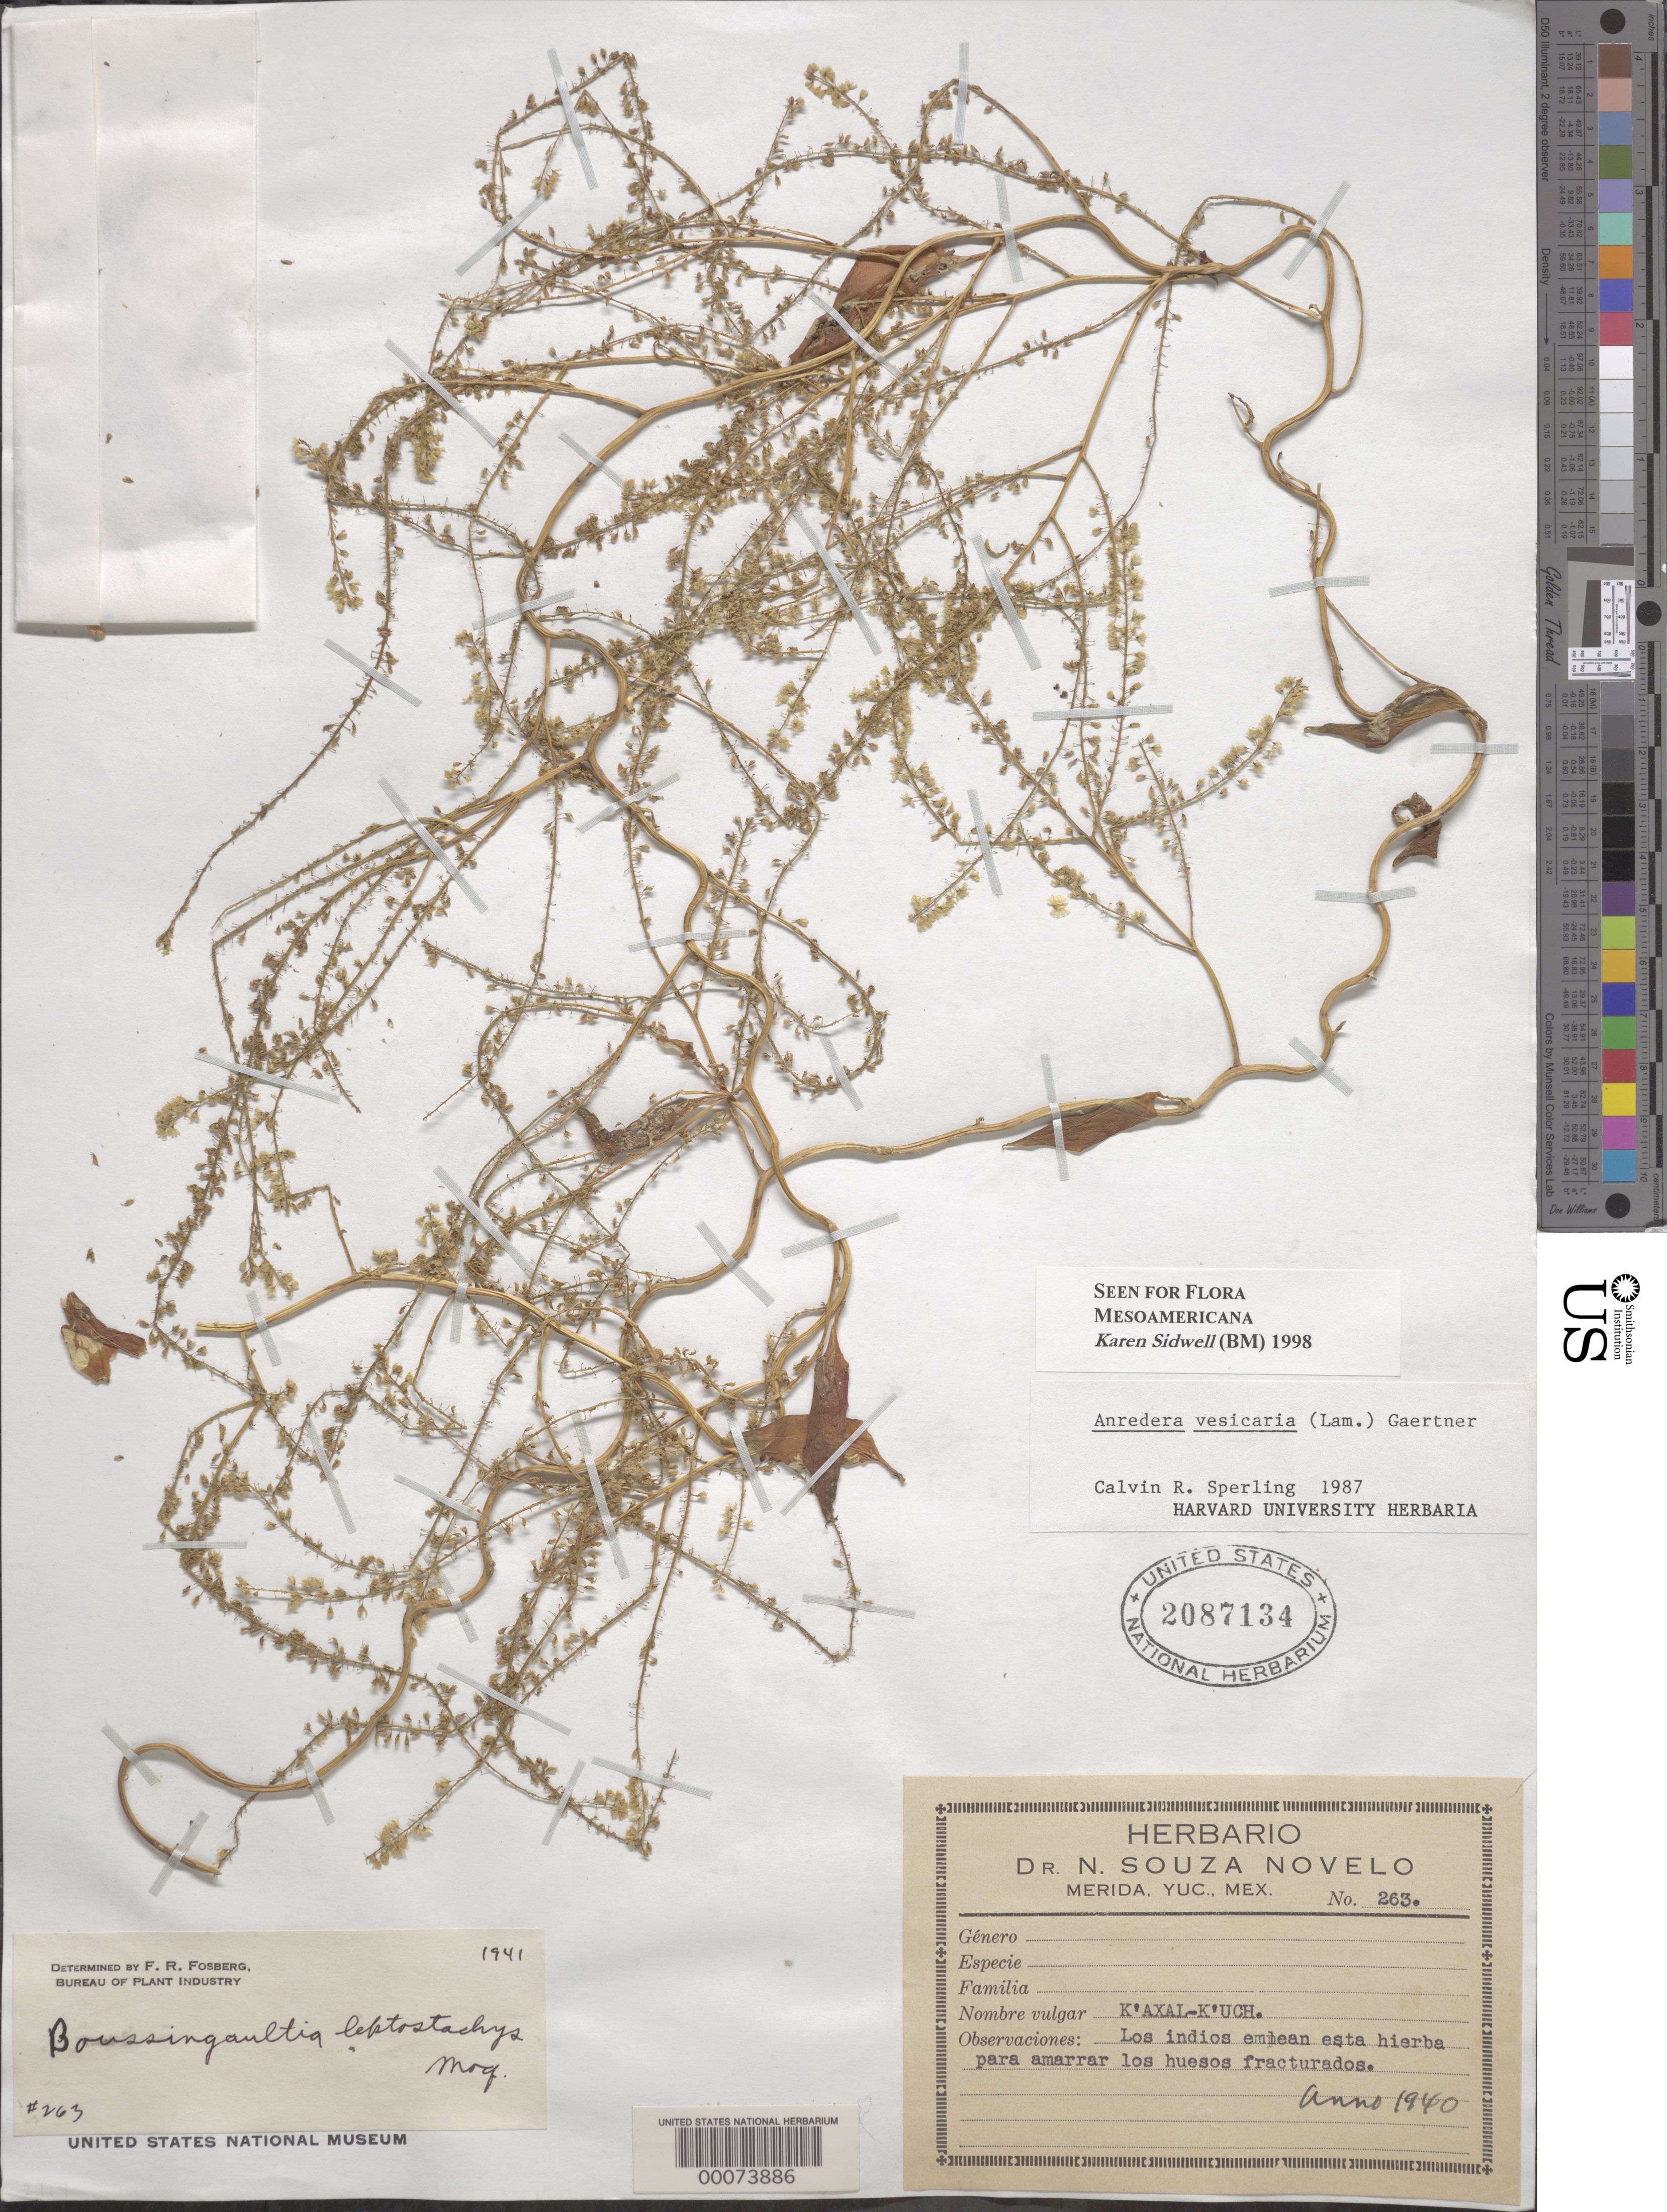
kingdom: Plantae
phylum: Tracheophyta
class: Magnoliopsida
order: Caryophyllales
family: Basellaceae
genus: Anredera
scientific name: Anredera vesicaria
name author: (Lam.) C.F. Gaertn.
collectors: N. Novelo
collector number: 263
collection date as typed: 1940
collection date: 1940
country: Mexico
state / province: Yucatán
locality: Merida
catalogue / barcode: US 2087134